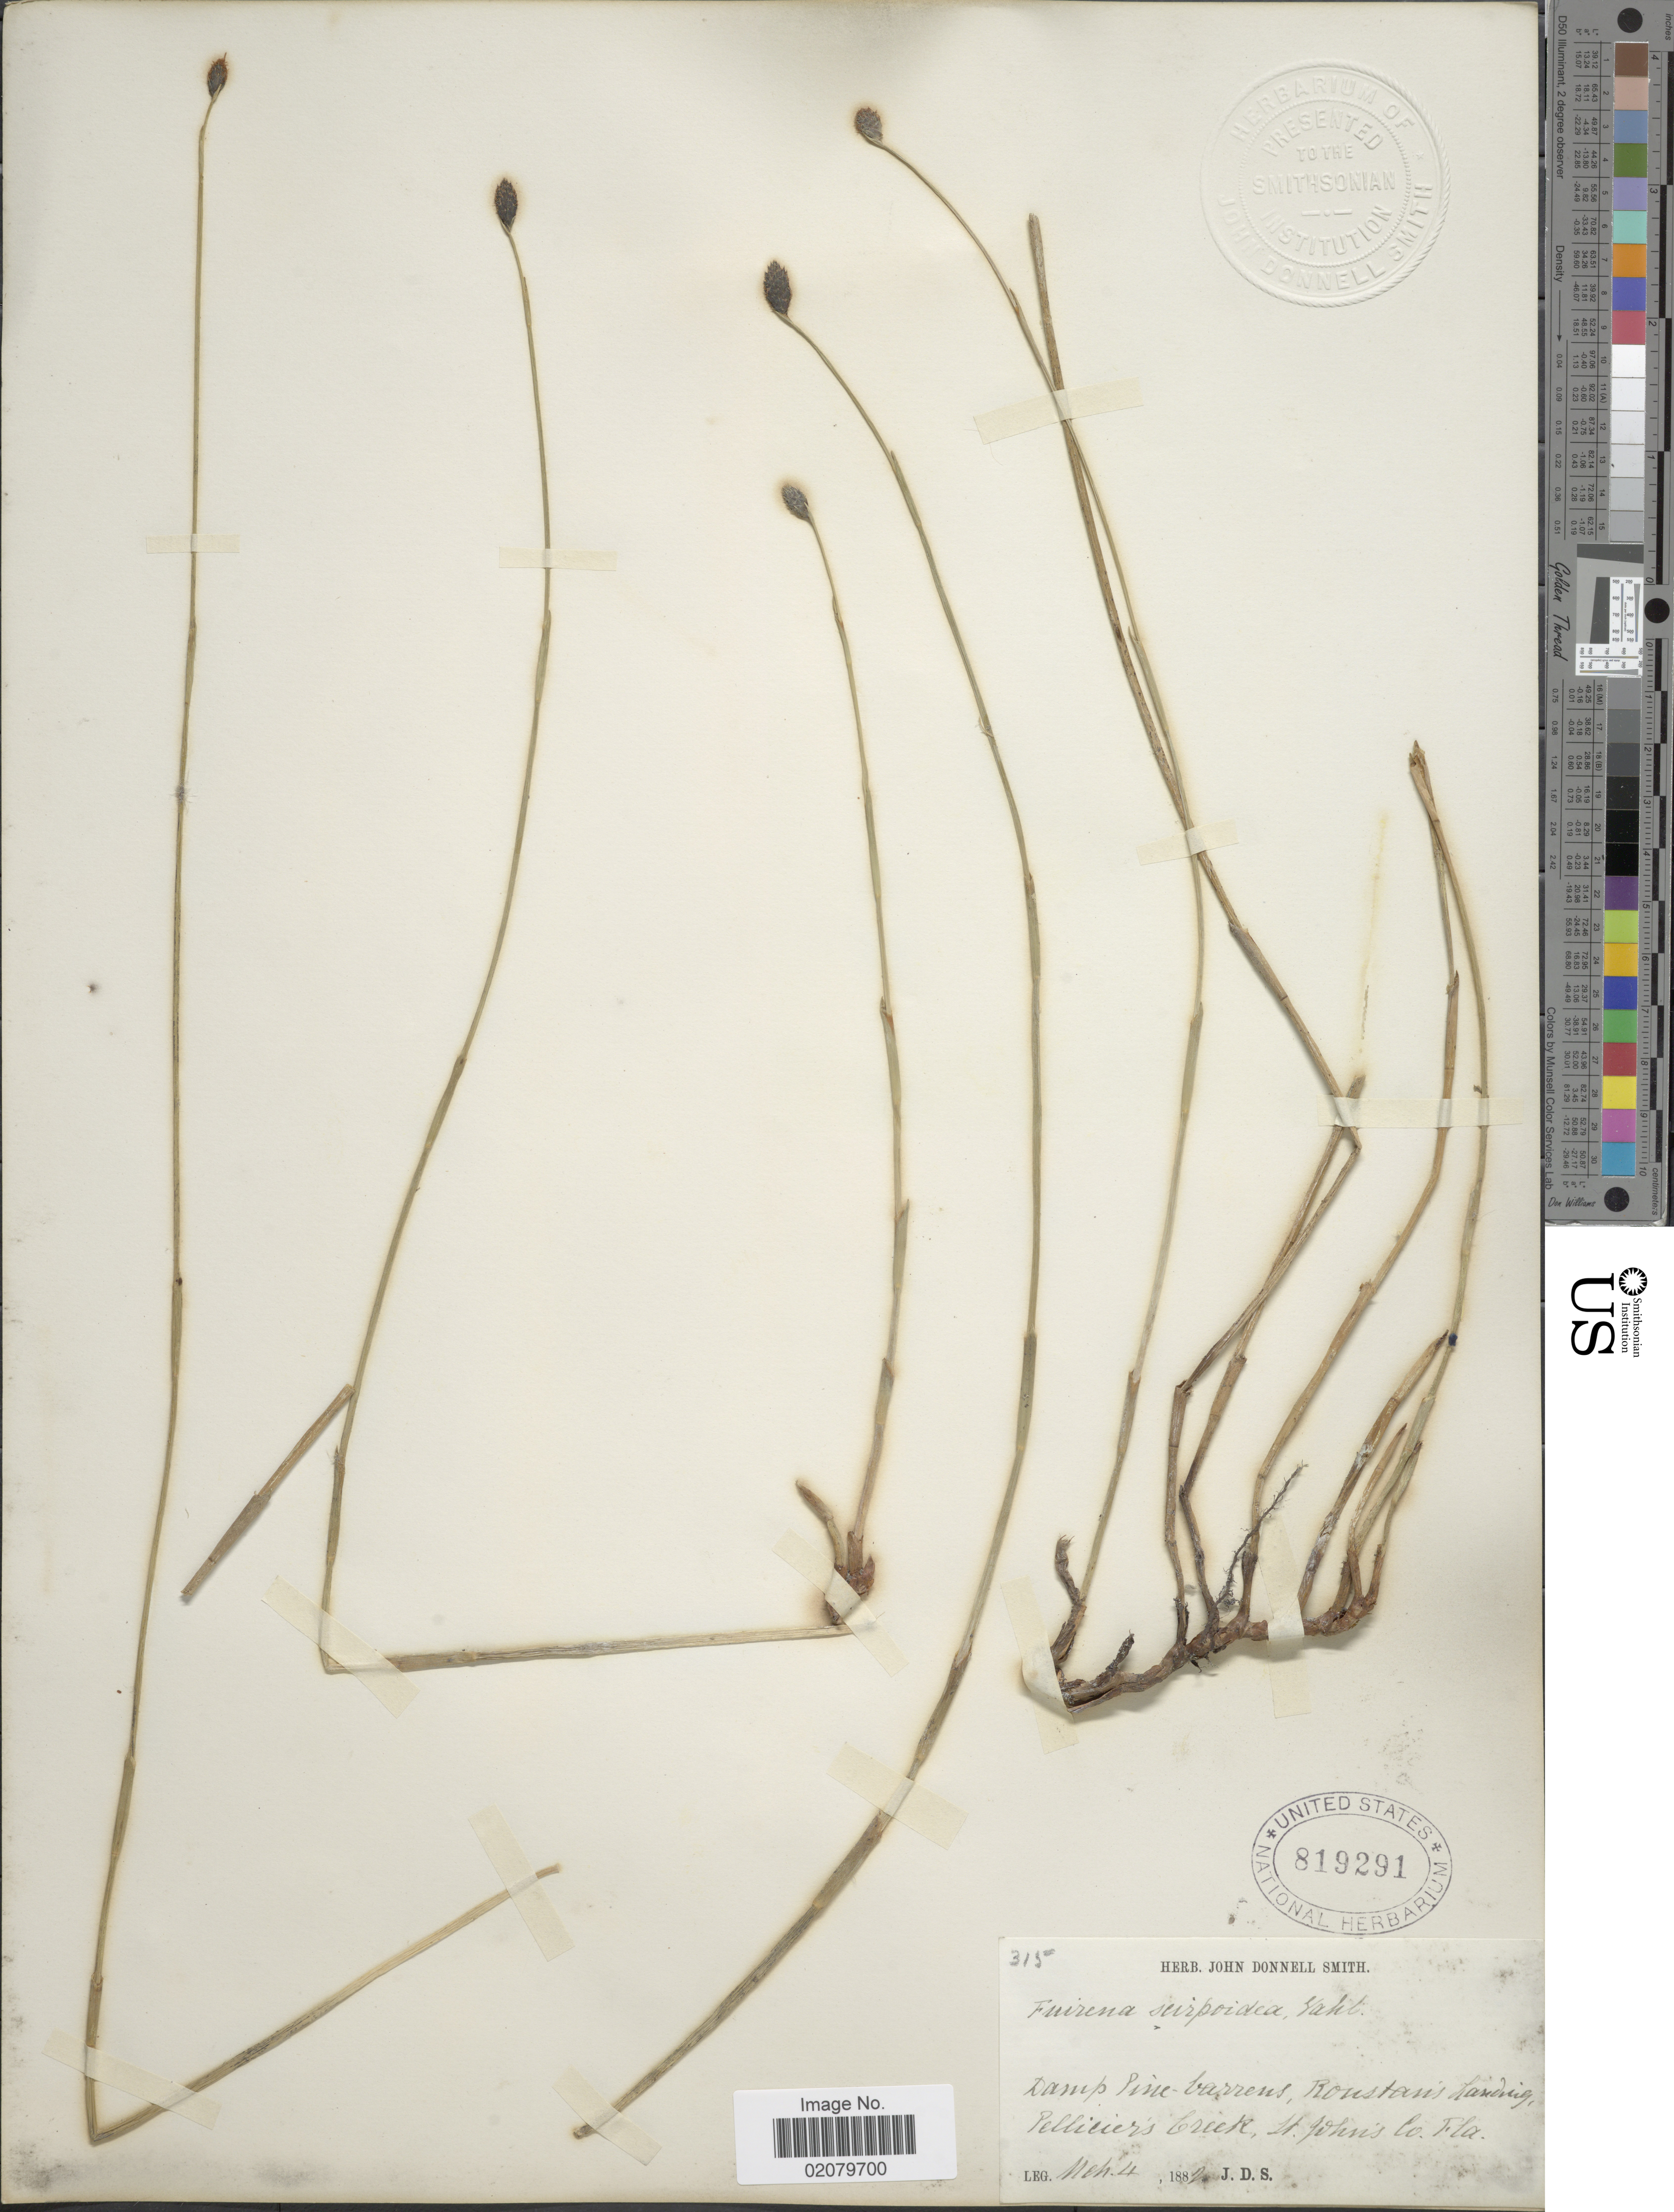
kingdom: Plantae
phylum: Tracheophyta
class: Liliopsida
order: Poales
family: Cyperaceae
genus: Fuirena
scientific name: Fuirena scirpoidea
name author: Michx.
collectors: J. Donnell Smith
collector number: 315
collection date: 1882-03-04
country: United States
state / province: Florida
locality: Roustands landing, Pellicans Creek, St. Johns Co.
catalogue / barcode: US 819291